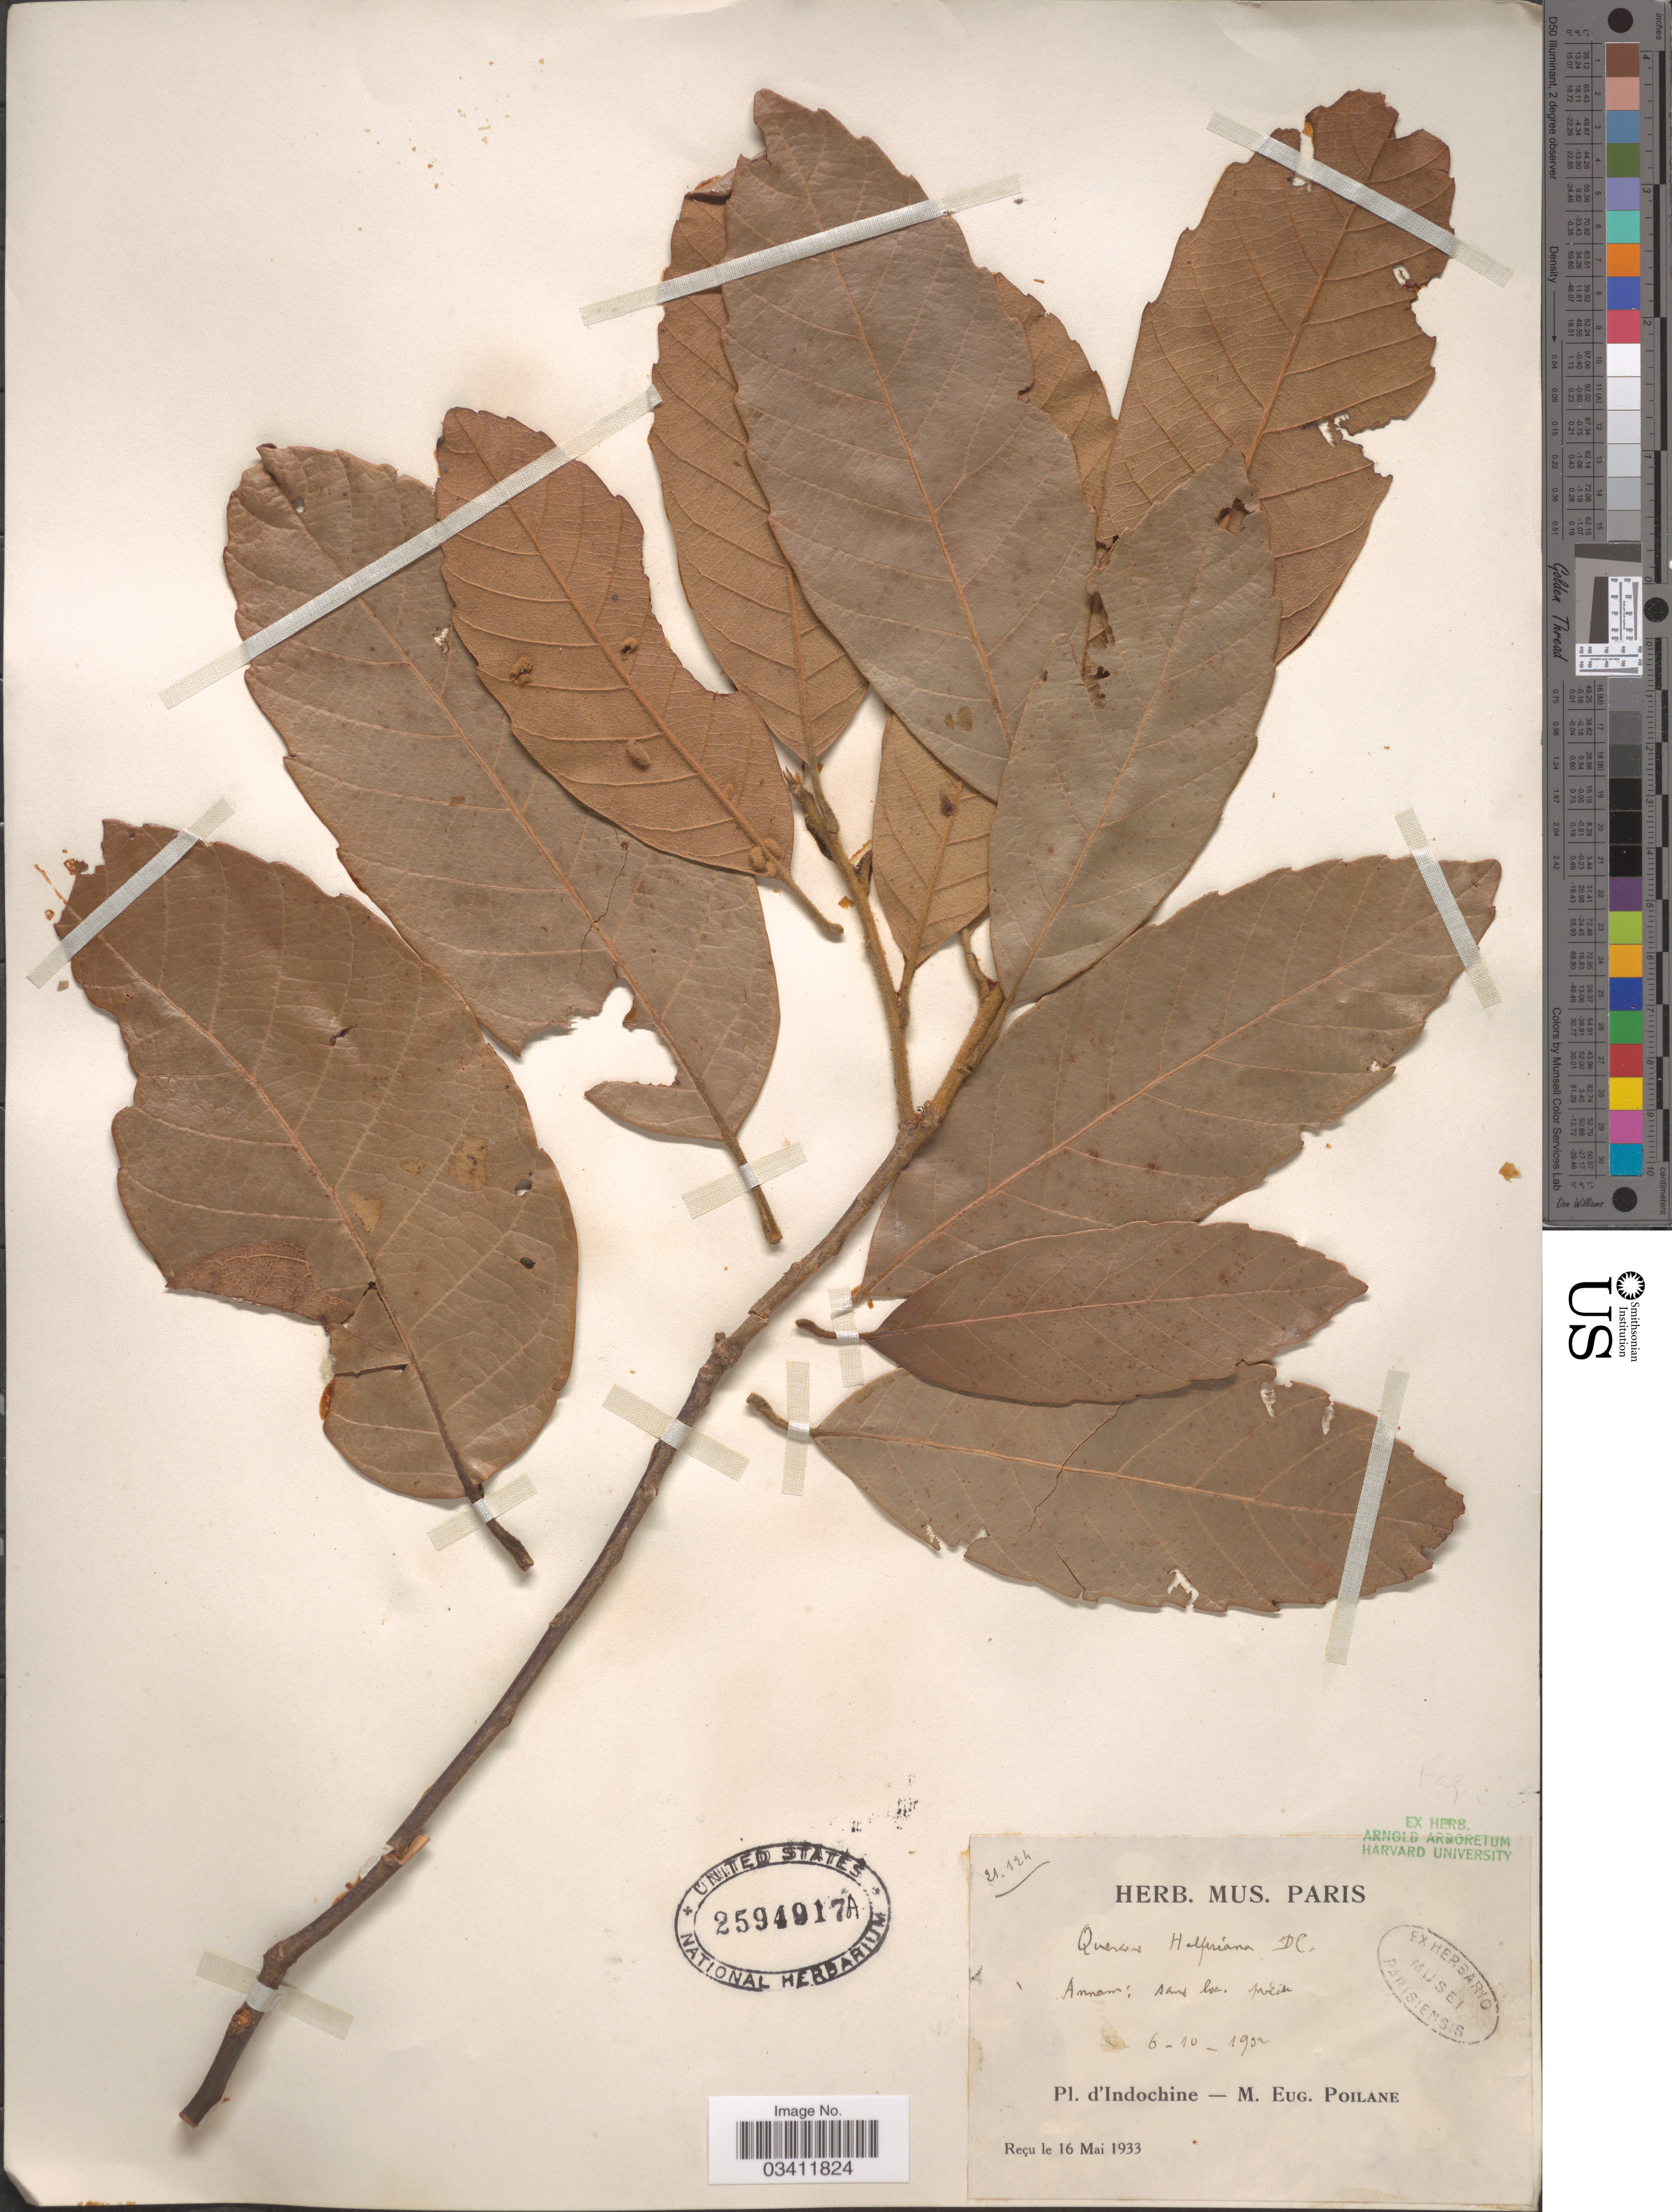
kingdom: Plantae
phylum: Tracheophyta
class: Magnoliopsida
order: Fagales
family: Fagaceae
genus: Quercus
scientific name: Quercus helferiana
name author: A. DC.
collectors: M. Poilane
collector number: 21124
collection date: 1932-10-06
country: Vietnam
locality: Annam: sans loc. pricde. [interpreted]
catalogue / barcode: US 2594917A